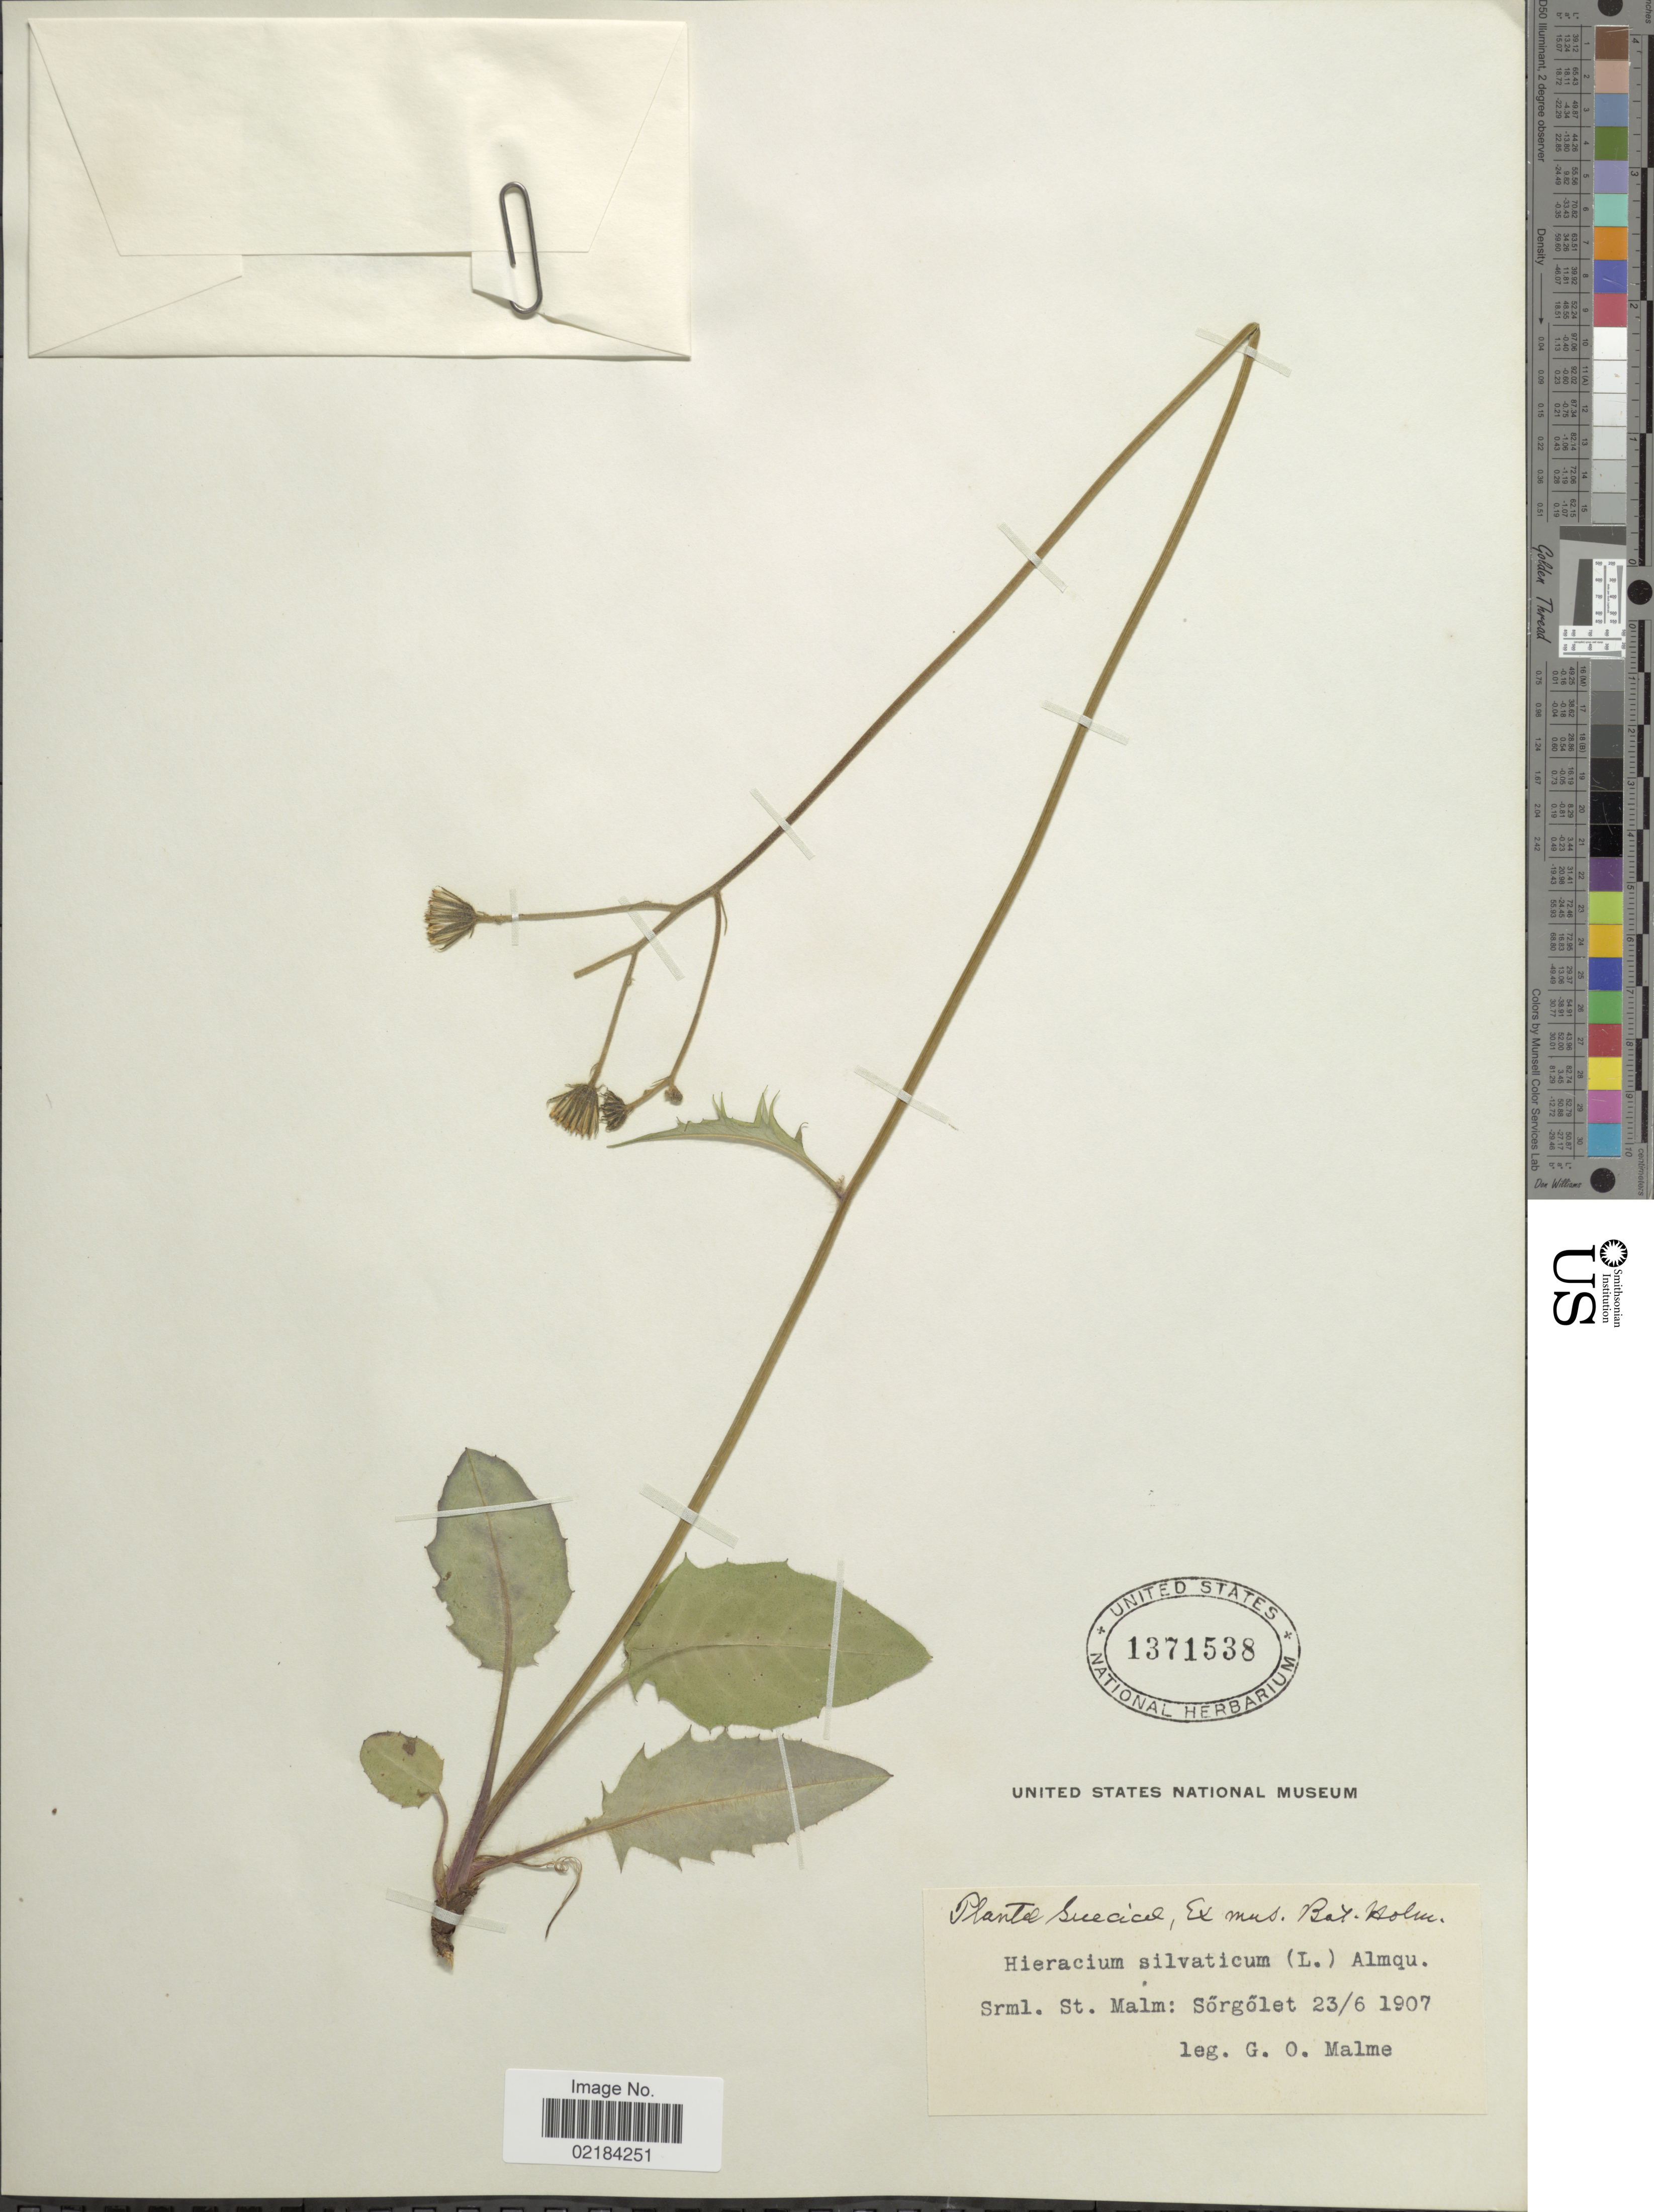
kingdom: Plantae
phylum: Tracheophyta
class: Magnoliopsida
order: Asterales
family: Asteraceae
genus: Hieracium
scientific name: Hieracium sylvaticum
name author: (L.) Gouan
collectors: G. O. A. Malme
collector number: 236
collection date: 1907-06-19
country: Sweden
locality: Sueciae. Srml. St. Malm: Sorgolet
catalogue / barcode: US 1371538